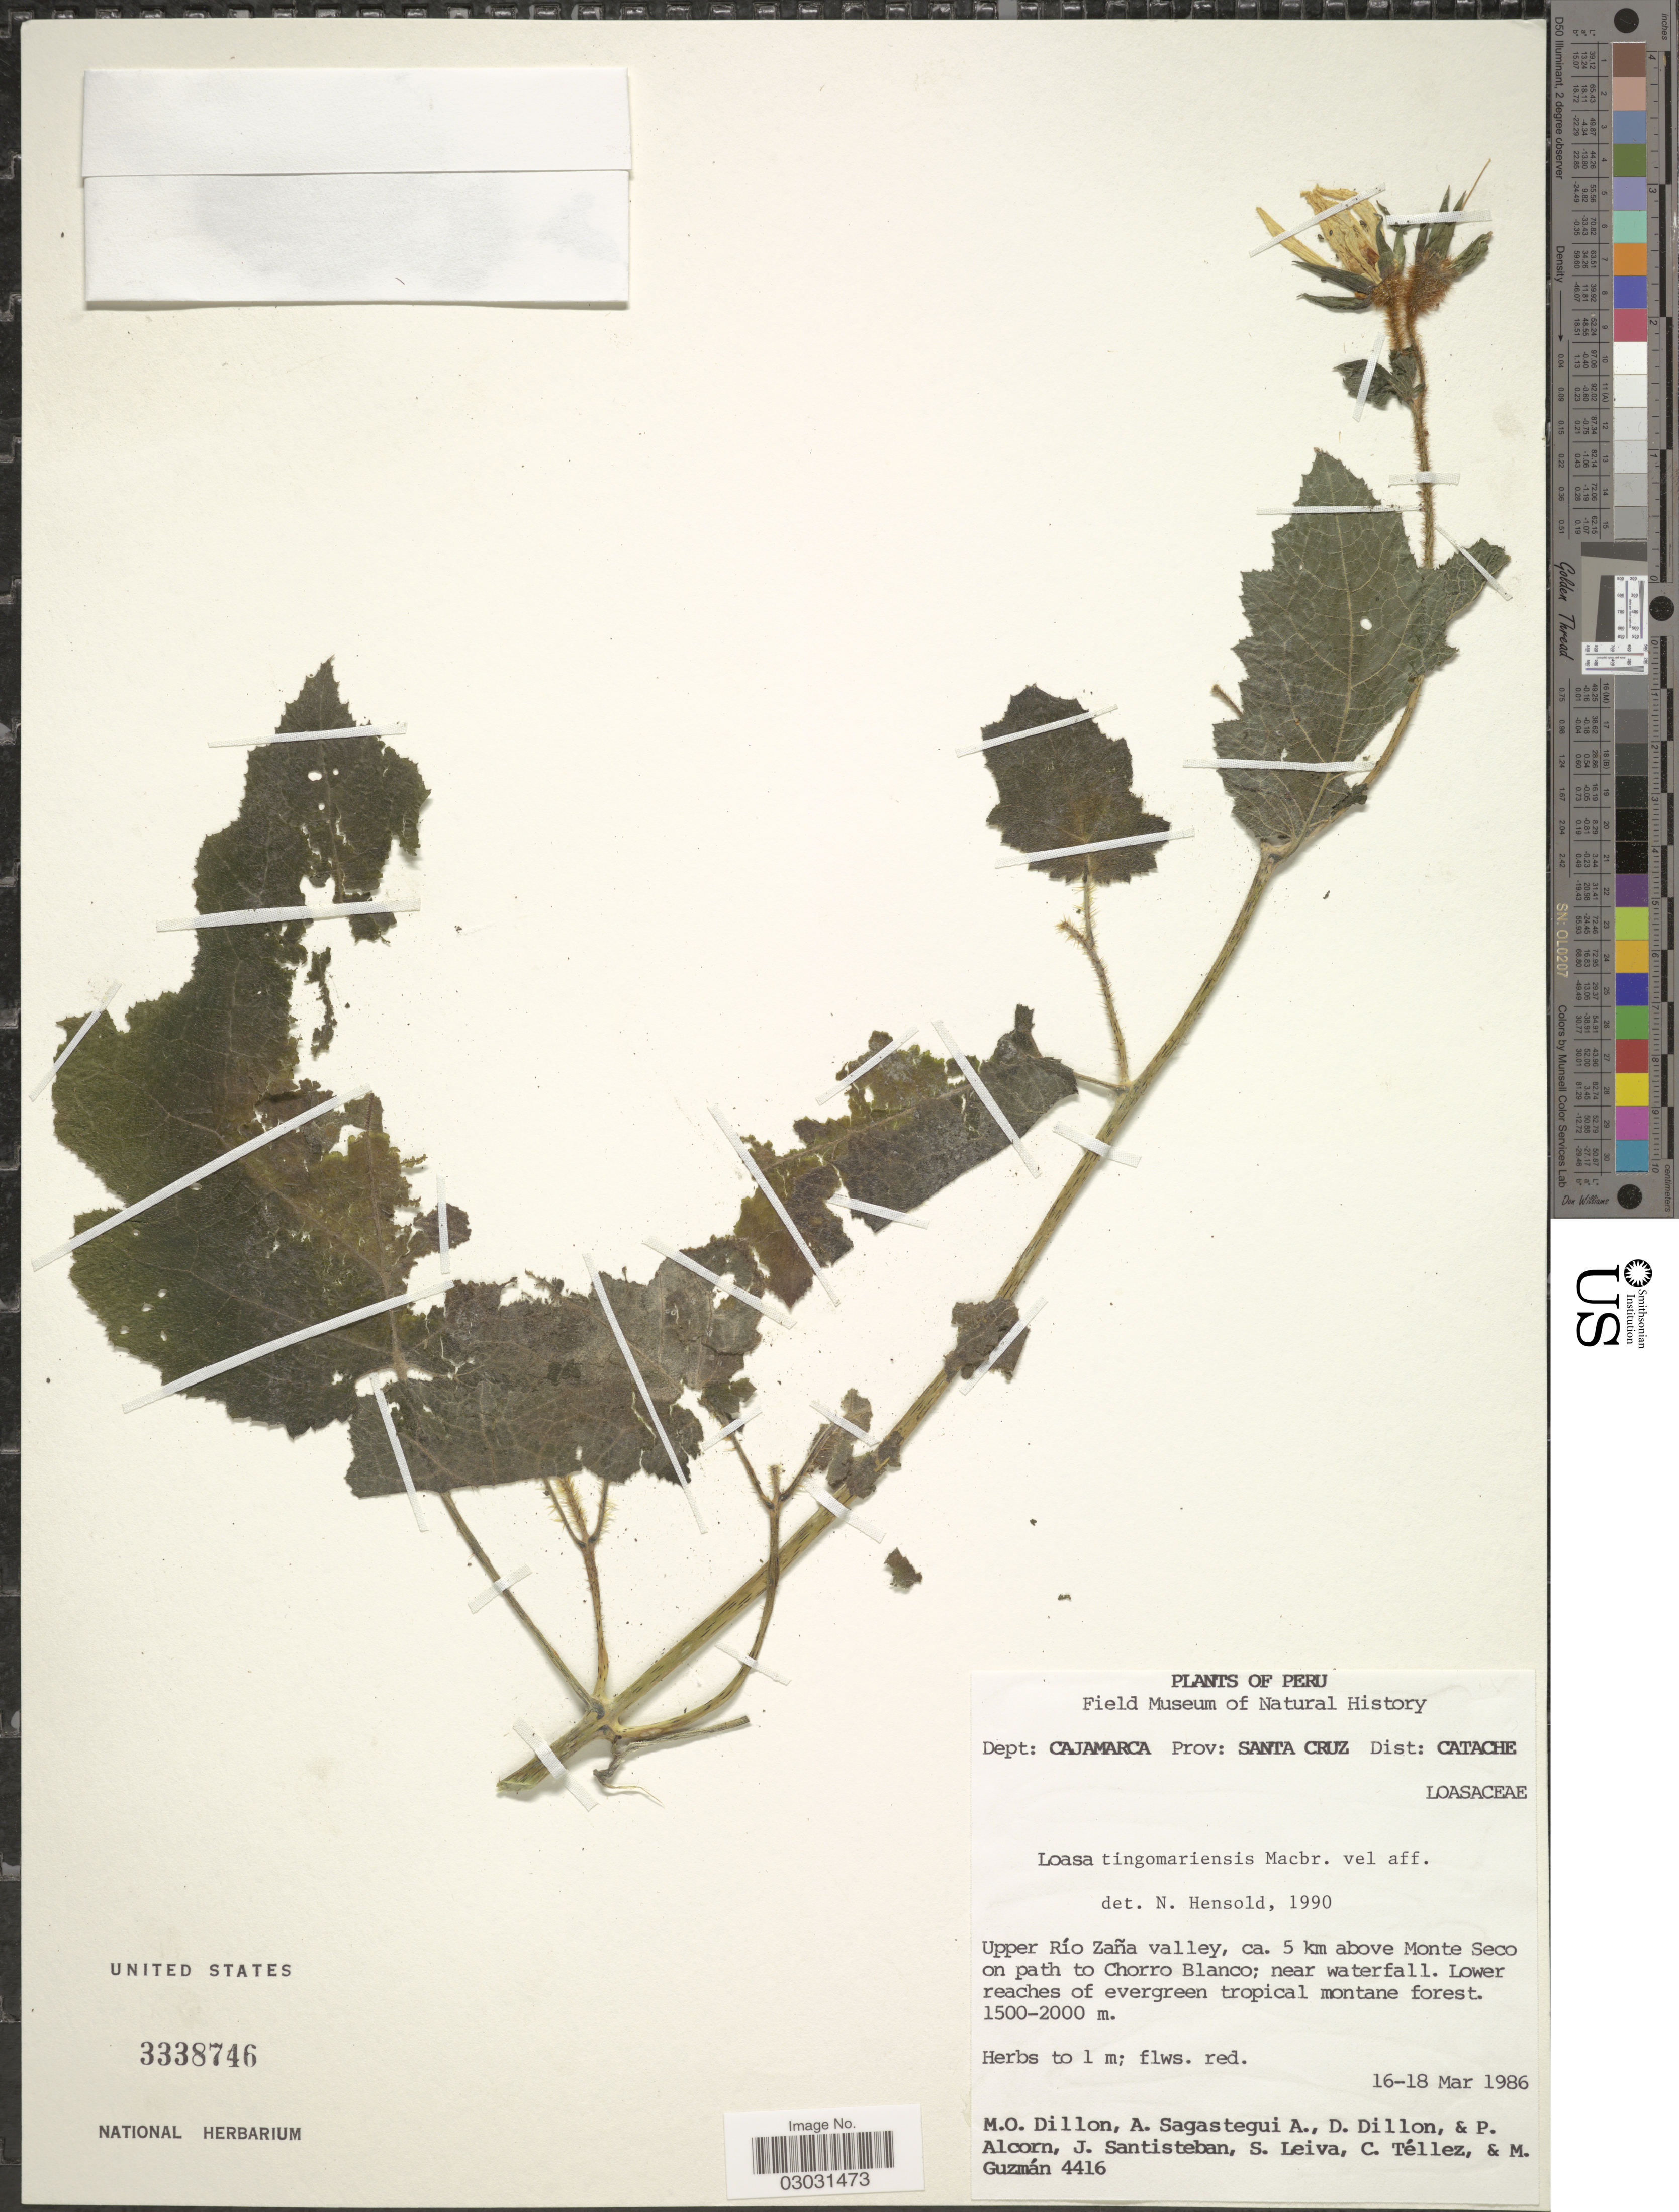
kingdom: Plantae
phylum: Tracheophyta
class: Magnoliopsida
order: Cornales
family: Loasaceae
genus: Nasa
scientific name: Nasa tingomariensis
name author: (J.F. Macbr.) Weigend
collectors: M. O. Dillon, A. Sagástegui A., D. Dillon, P. Alcorn & et al.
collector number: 4416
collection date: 1986-03-16/1986-03-18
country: Peru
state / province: Cajamarca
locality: Dept: Cajamarca. Prov: Santa Cruz. Dist: Catache. Upper Río Zaña valley, ca. 5 km above Monte Seco on path to Chorro Blanco; near waterfall.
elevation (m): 1500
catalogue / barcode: US 3338746